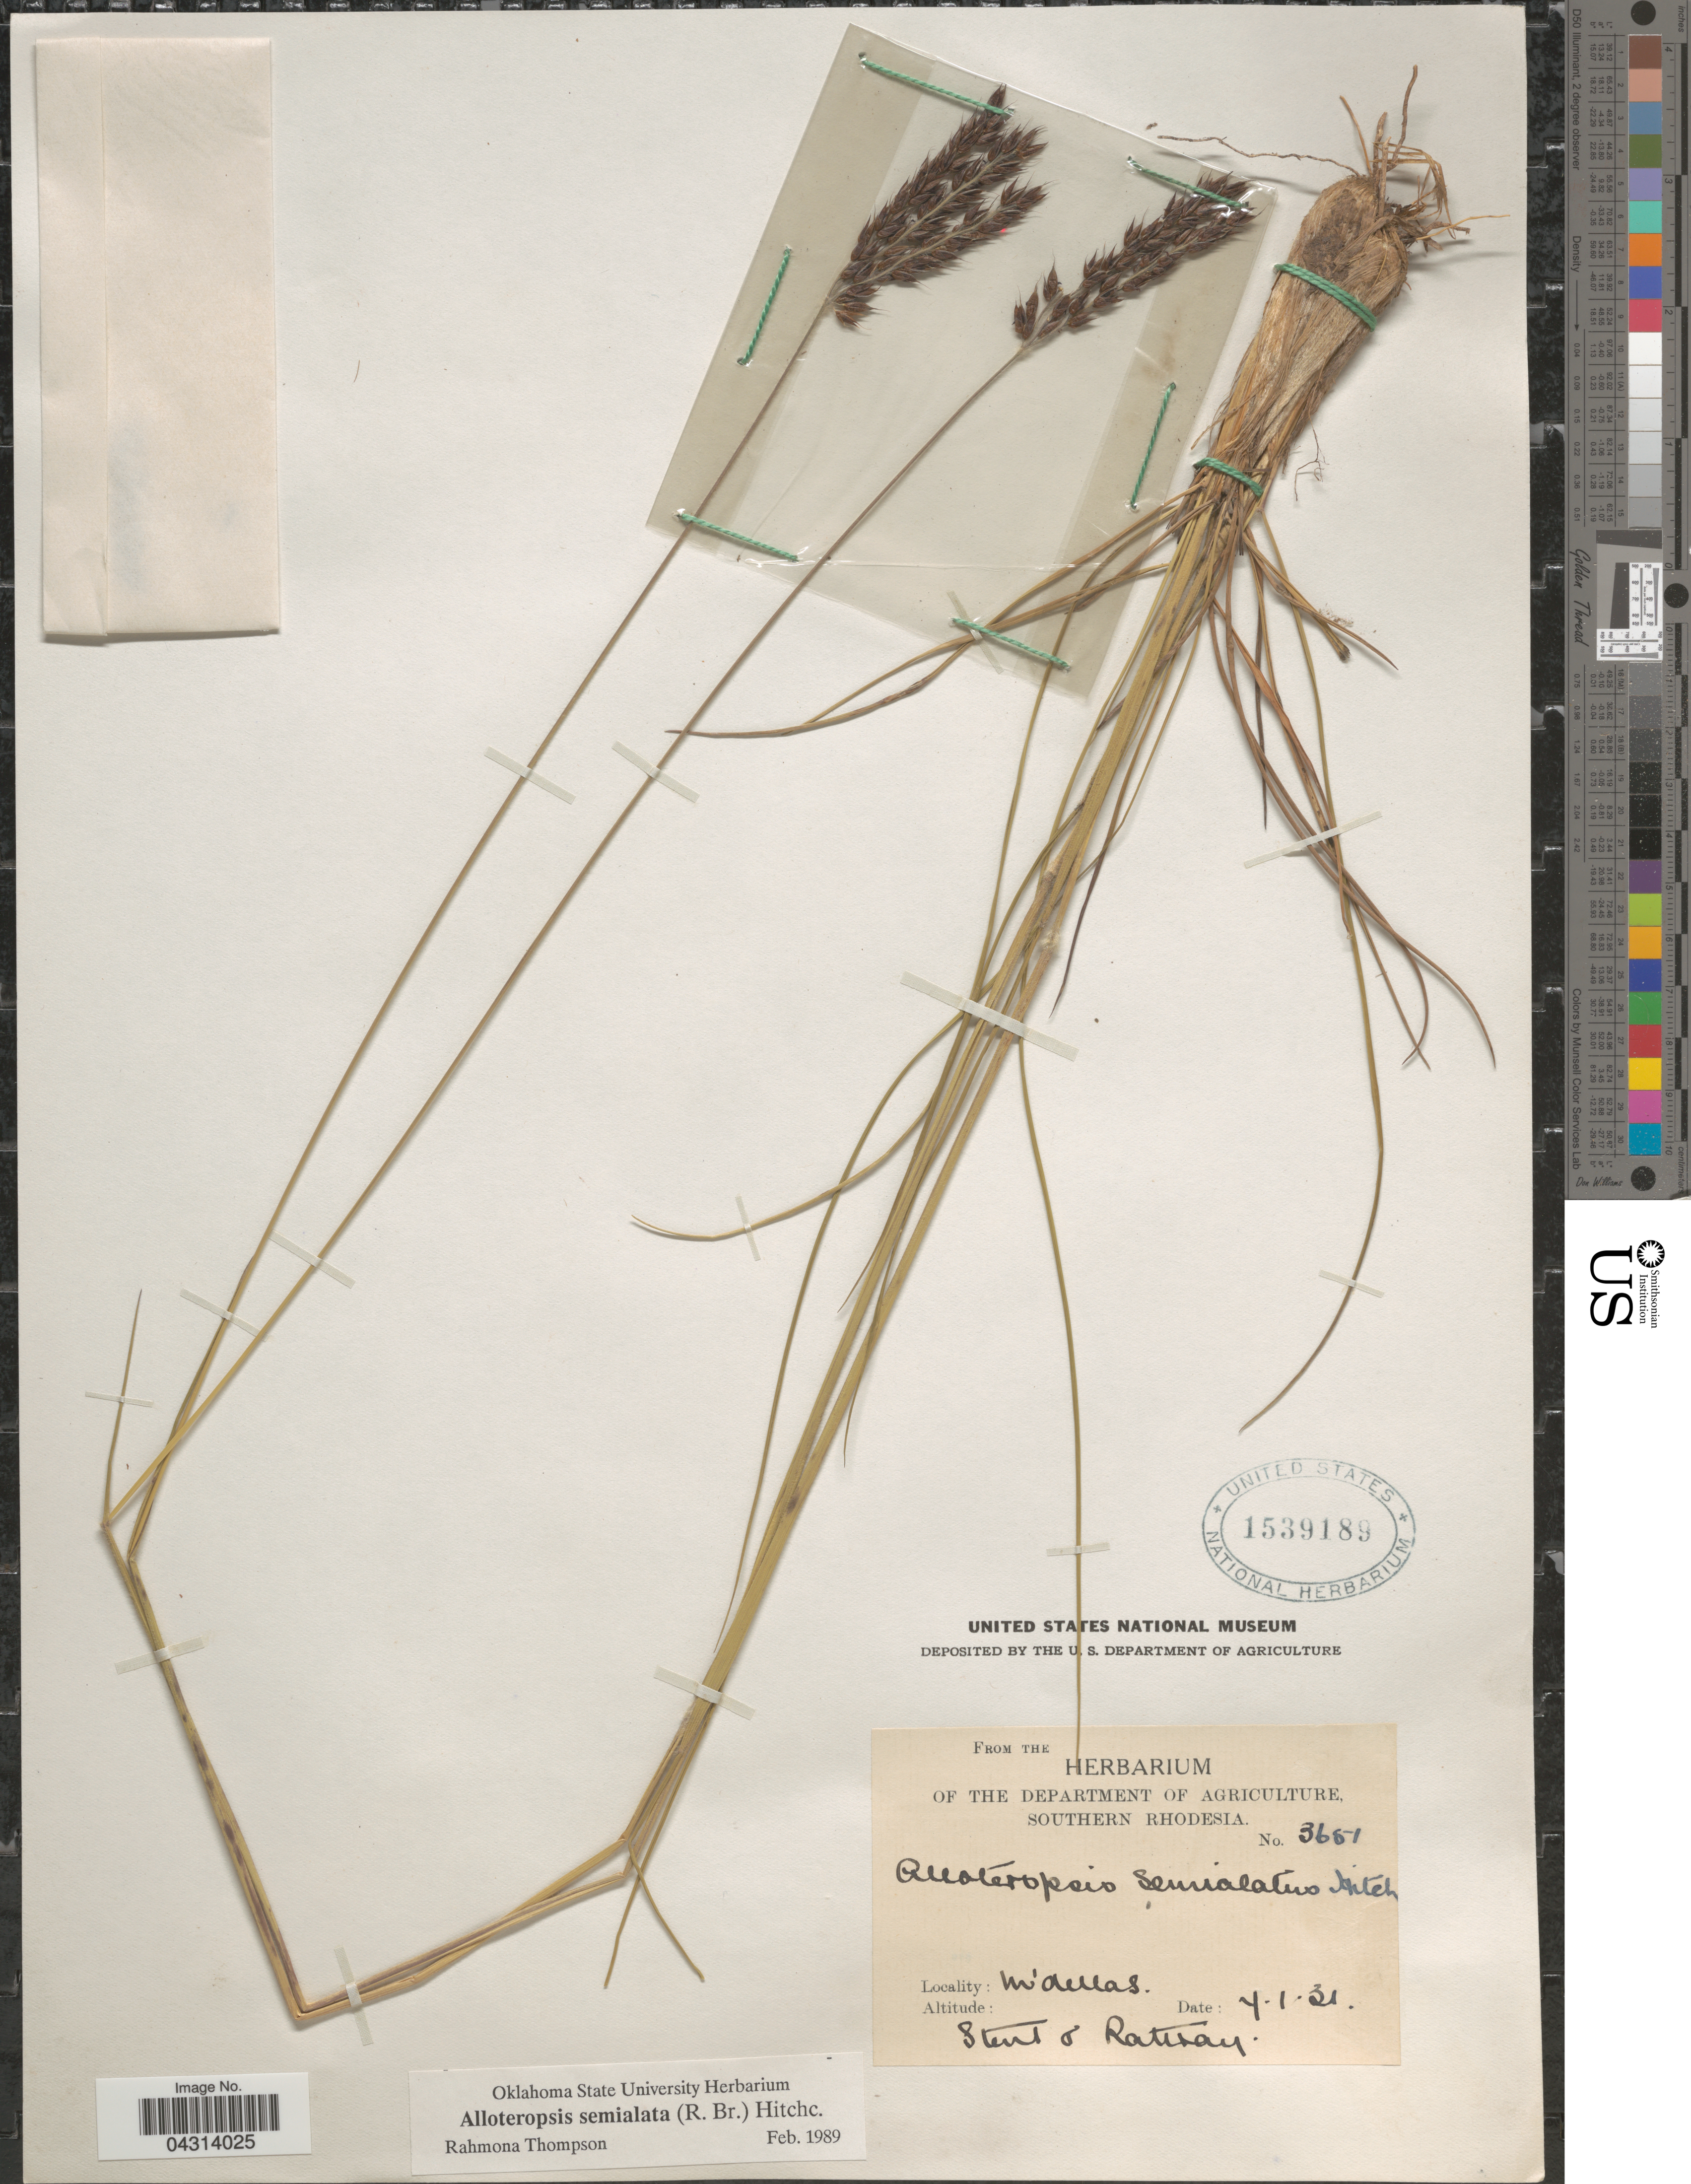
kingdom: Plantae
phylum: Tracheophyta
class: Liliopsida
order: Poales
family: Poaceae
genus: Alloteropsis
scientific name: Alloteropsis semialata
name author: (R. Br.) Hitchc.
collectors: Stent & Rattray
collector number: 3651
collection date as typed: Transcribed d/m/y: 4/1/31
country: Zimbabwe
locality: Southern Rhodesia. Midellas.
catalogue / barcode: US 1539189